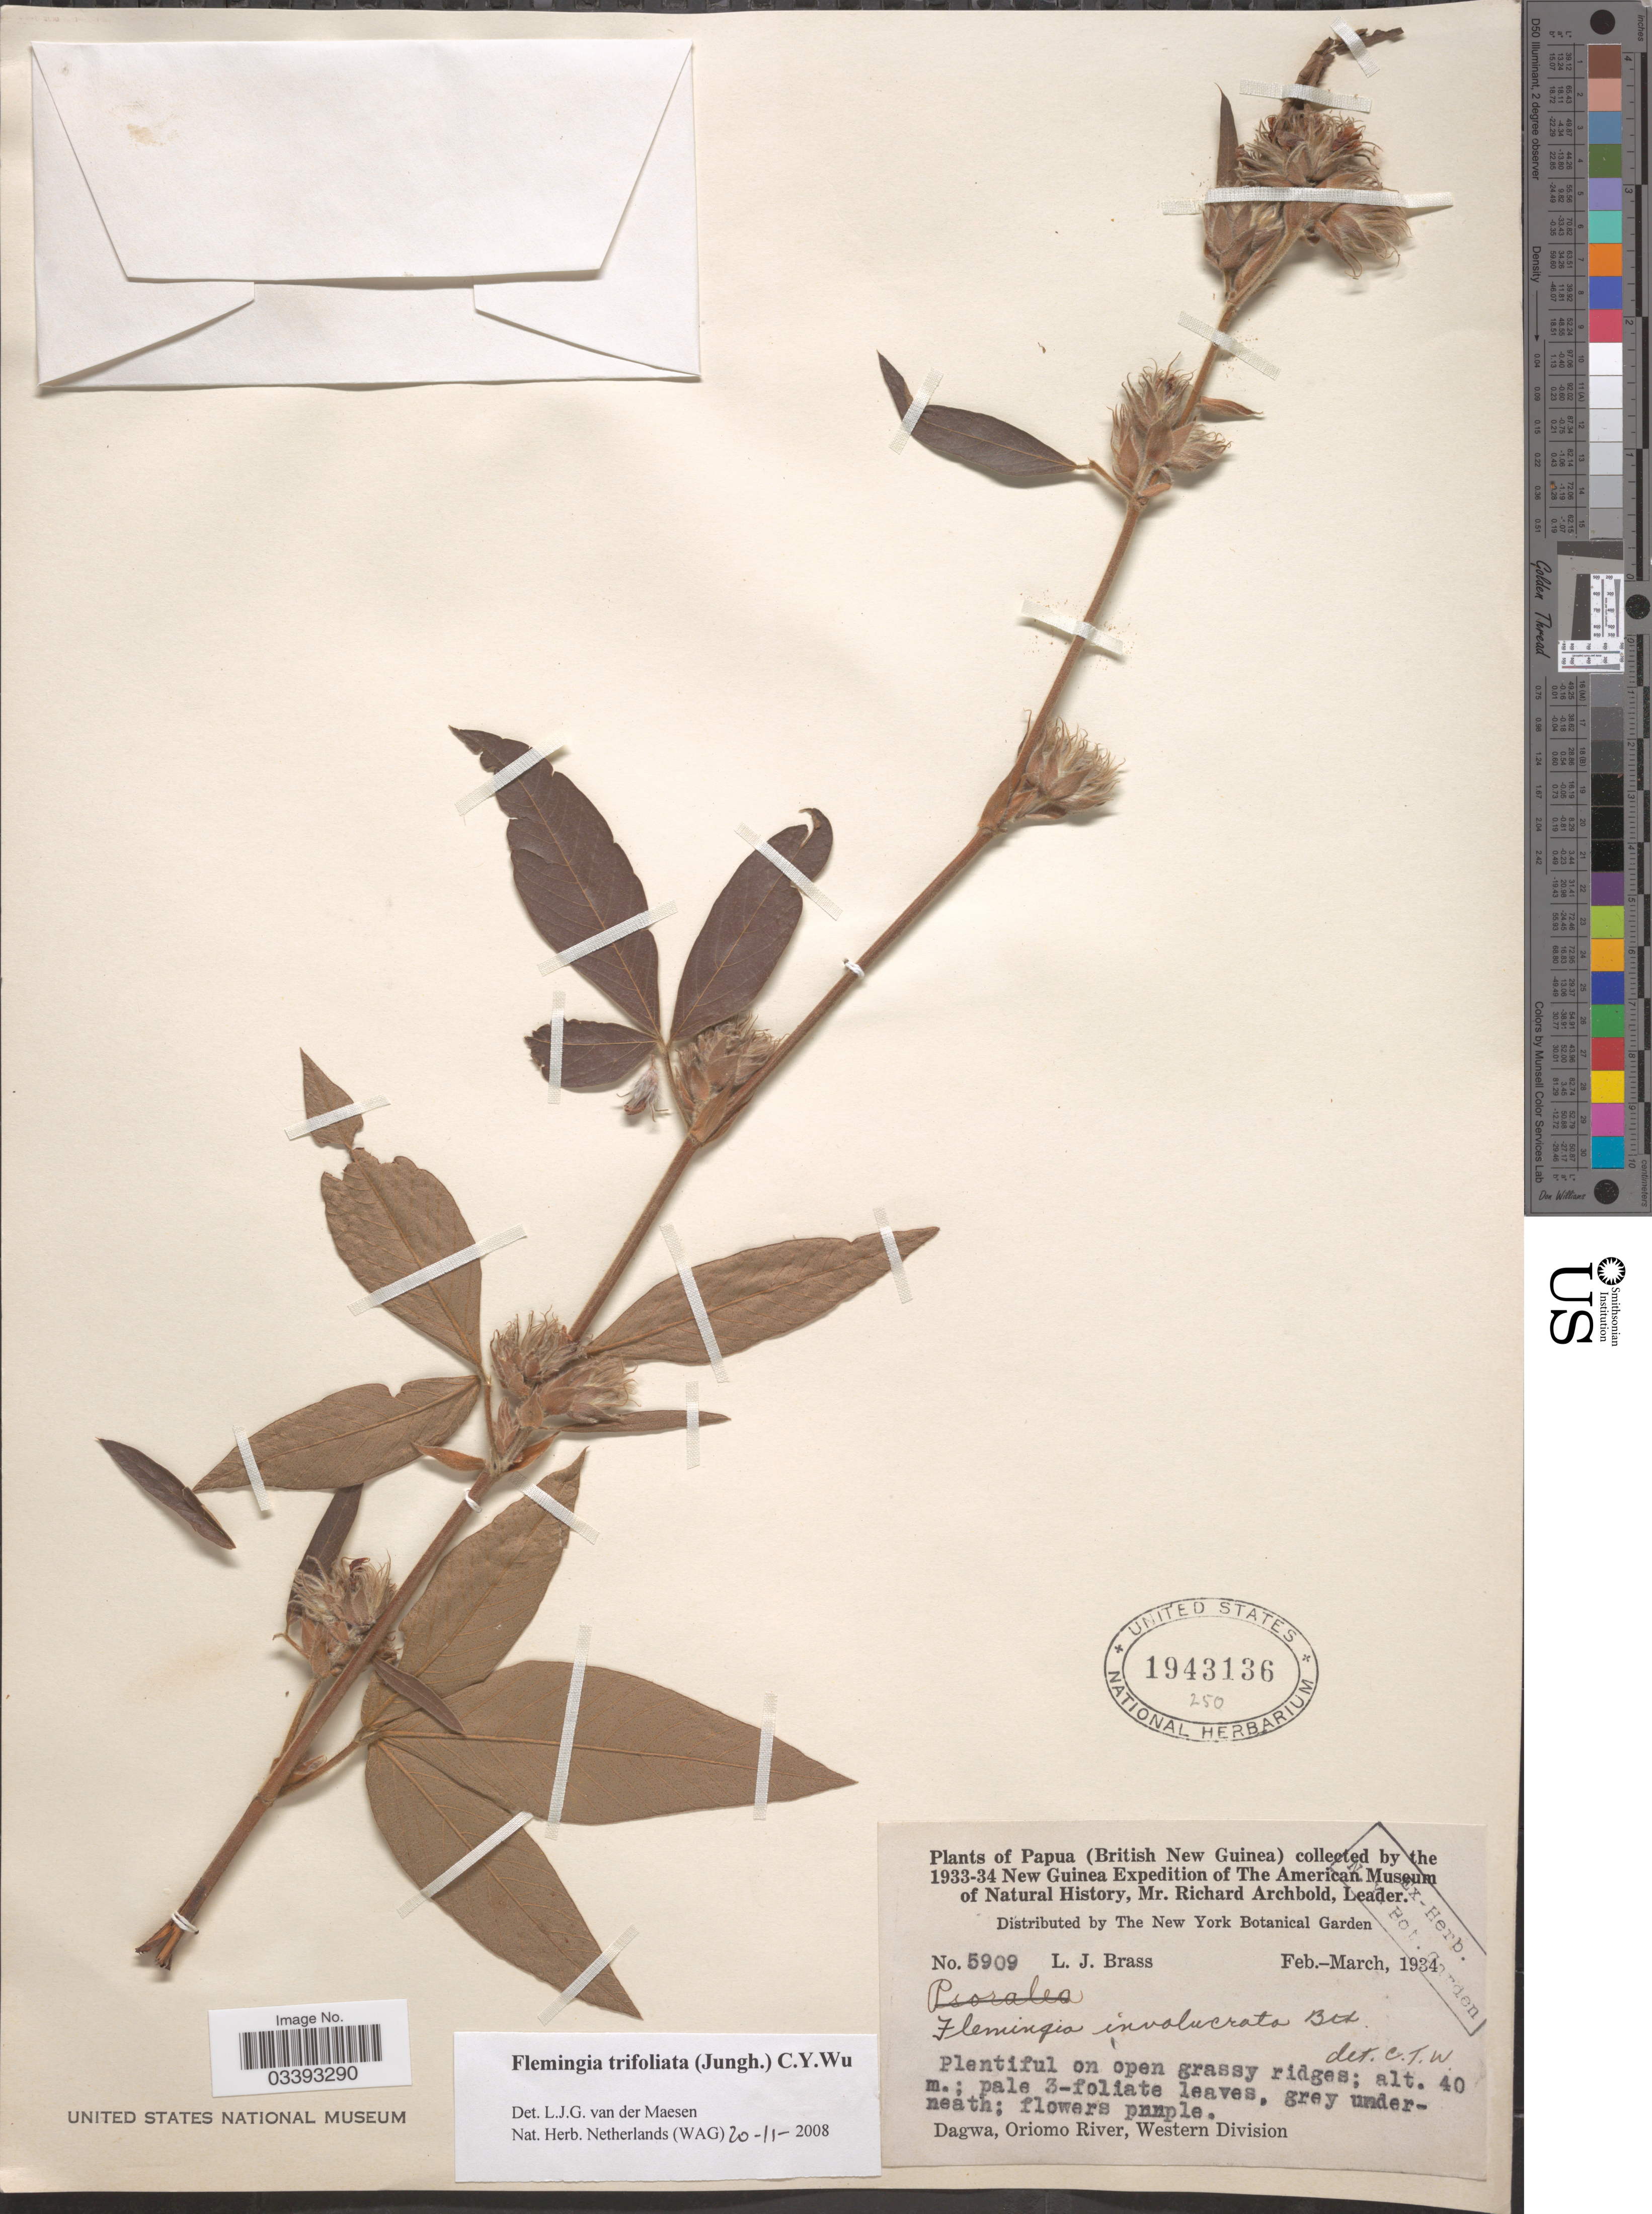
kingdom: Plantae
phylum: Tracheophyta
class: Magnoliopsida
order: Fabales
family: Fabaceae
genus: Flemingia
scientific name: Flemingia trifoliata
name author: (Jungh.) C.Y. Wu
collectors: L. J. Brass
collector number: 5909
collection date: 1934-02/1934-03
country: Papua New Guinea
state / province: Manus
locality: Papua (British New Guinea). Dagwa, Oriomo River, Western Division.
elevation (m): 40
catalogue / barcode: US 1943136